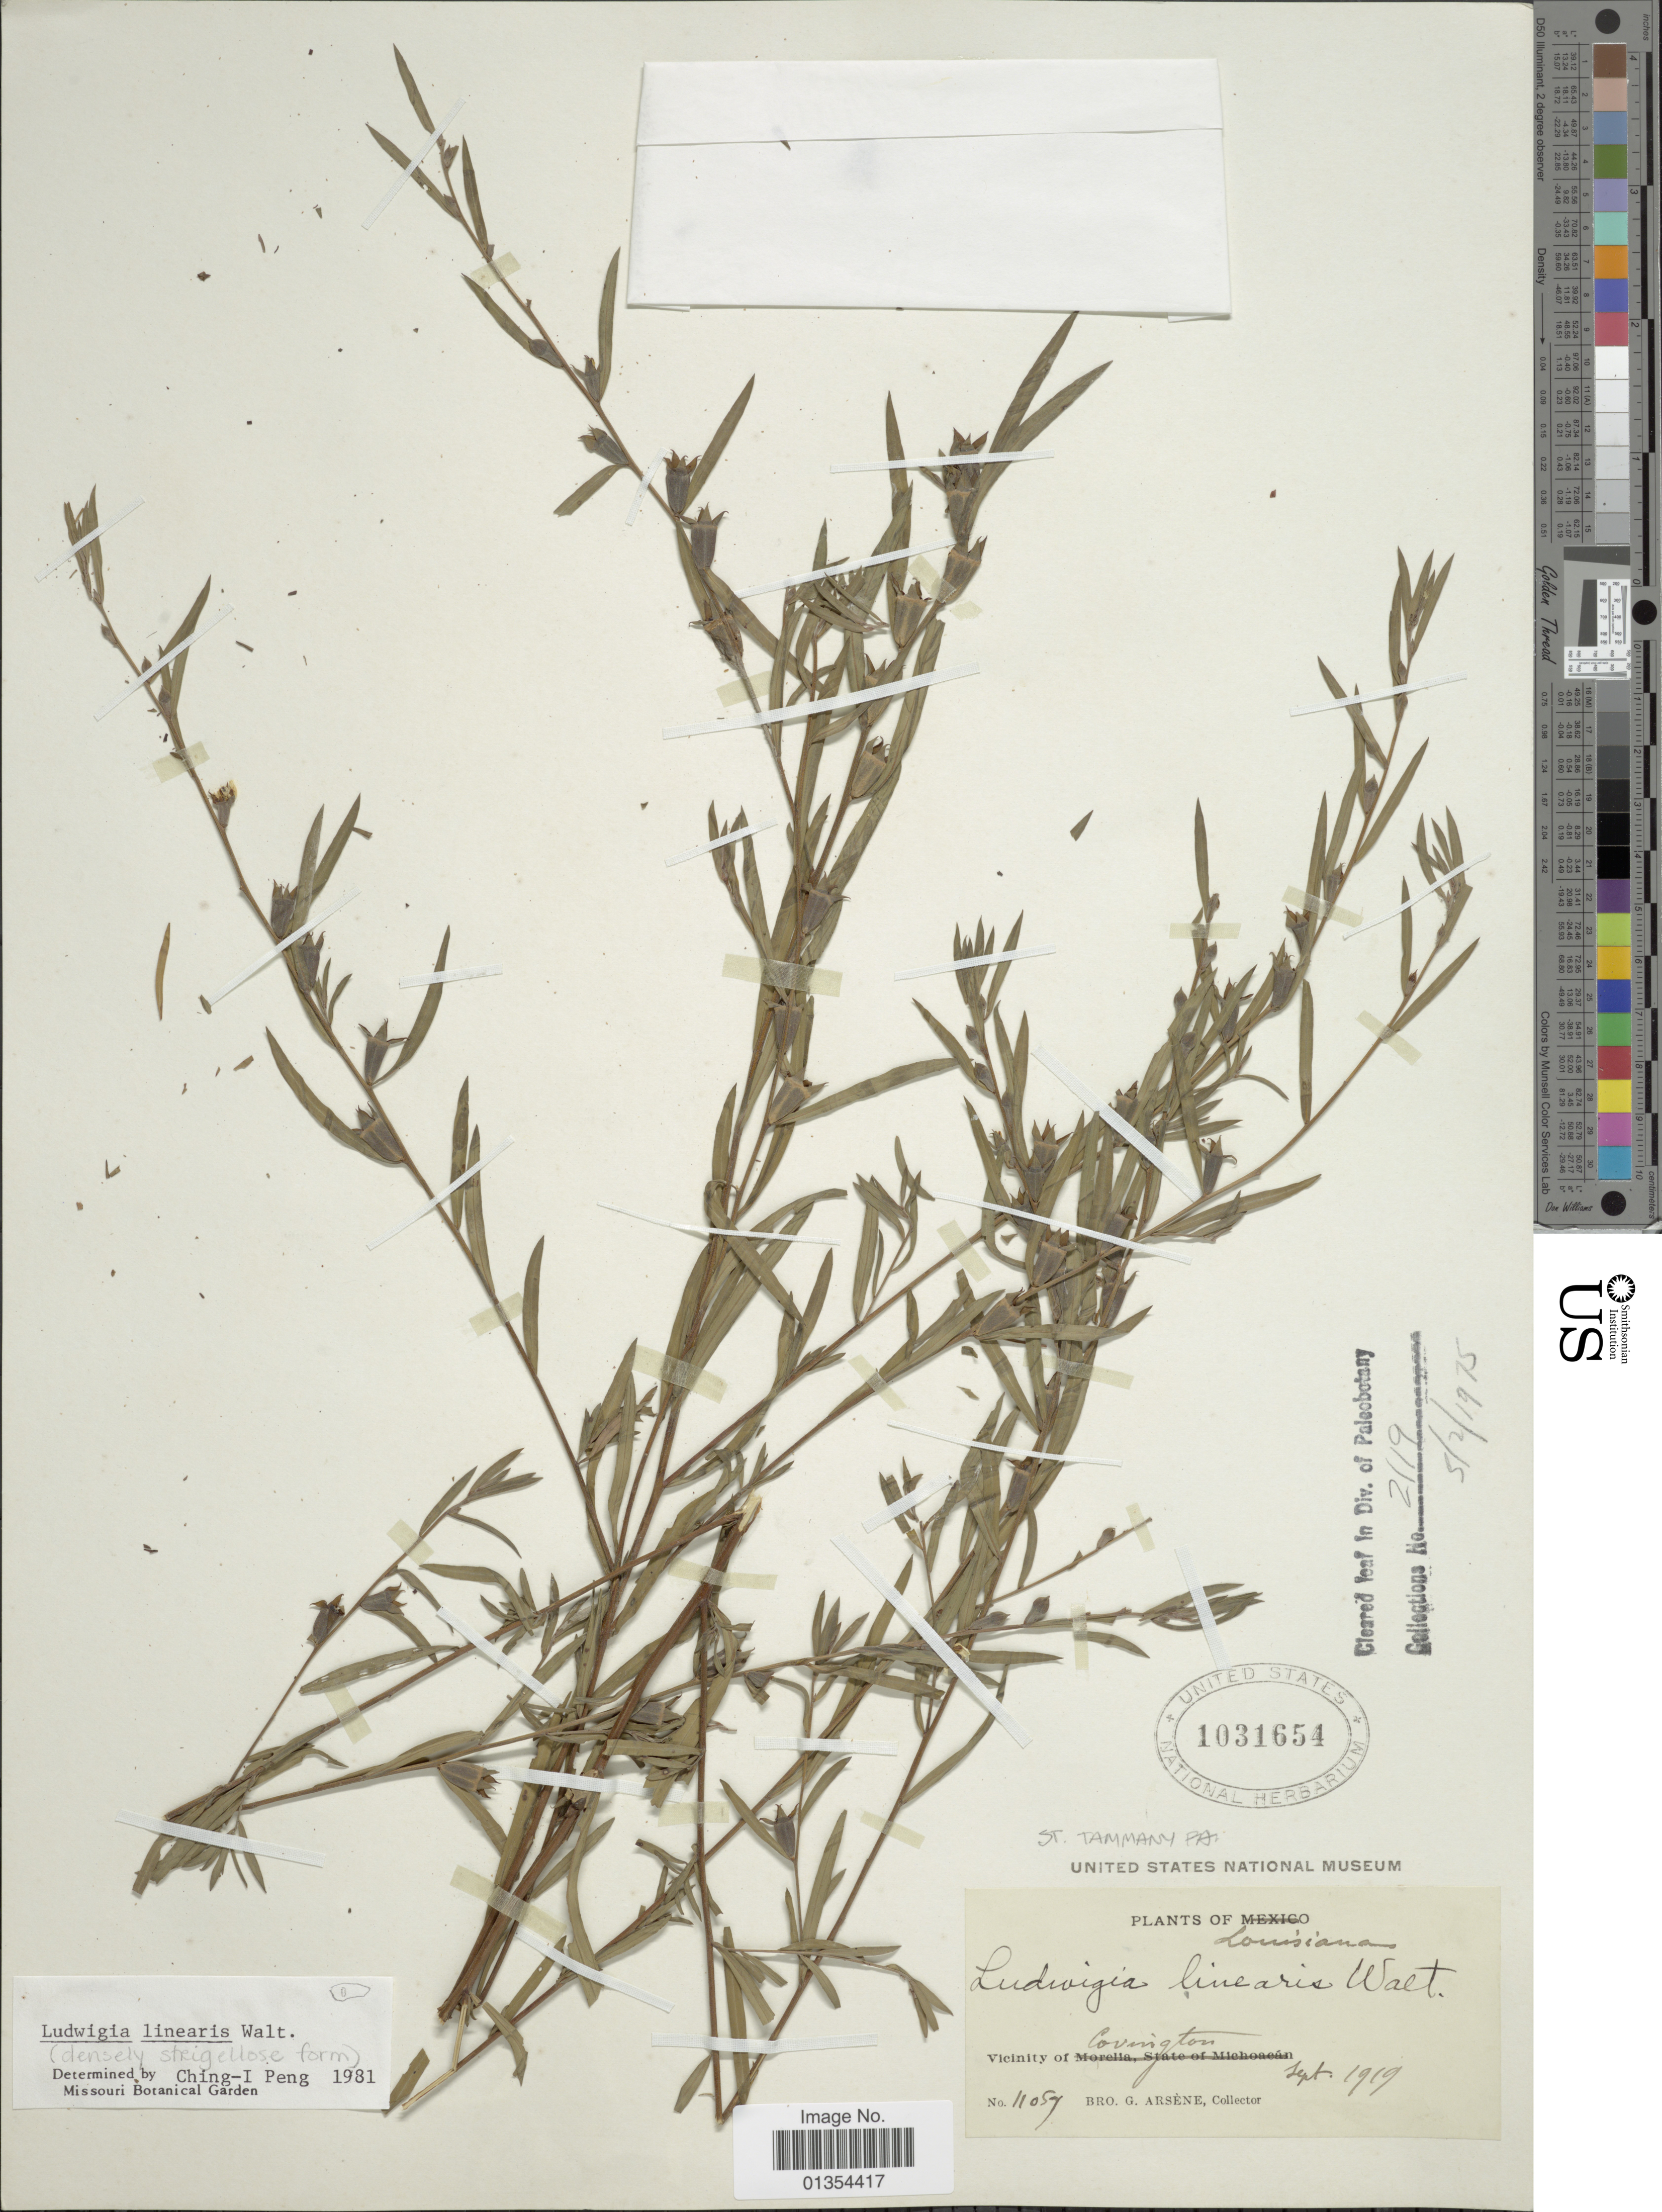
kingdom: Plantae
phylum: Tracheophyta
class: Magnoliopsida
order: Myrtales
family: Onagraceae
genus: Ludwigia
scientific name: Ludwigia linearis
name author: Walter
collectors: Bro. G. Arsène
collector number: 11057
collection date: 1919-09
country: United States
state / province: Louisiana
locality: Vicinity of Covington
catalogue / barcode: US 1031654